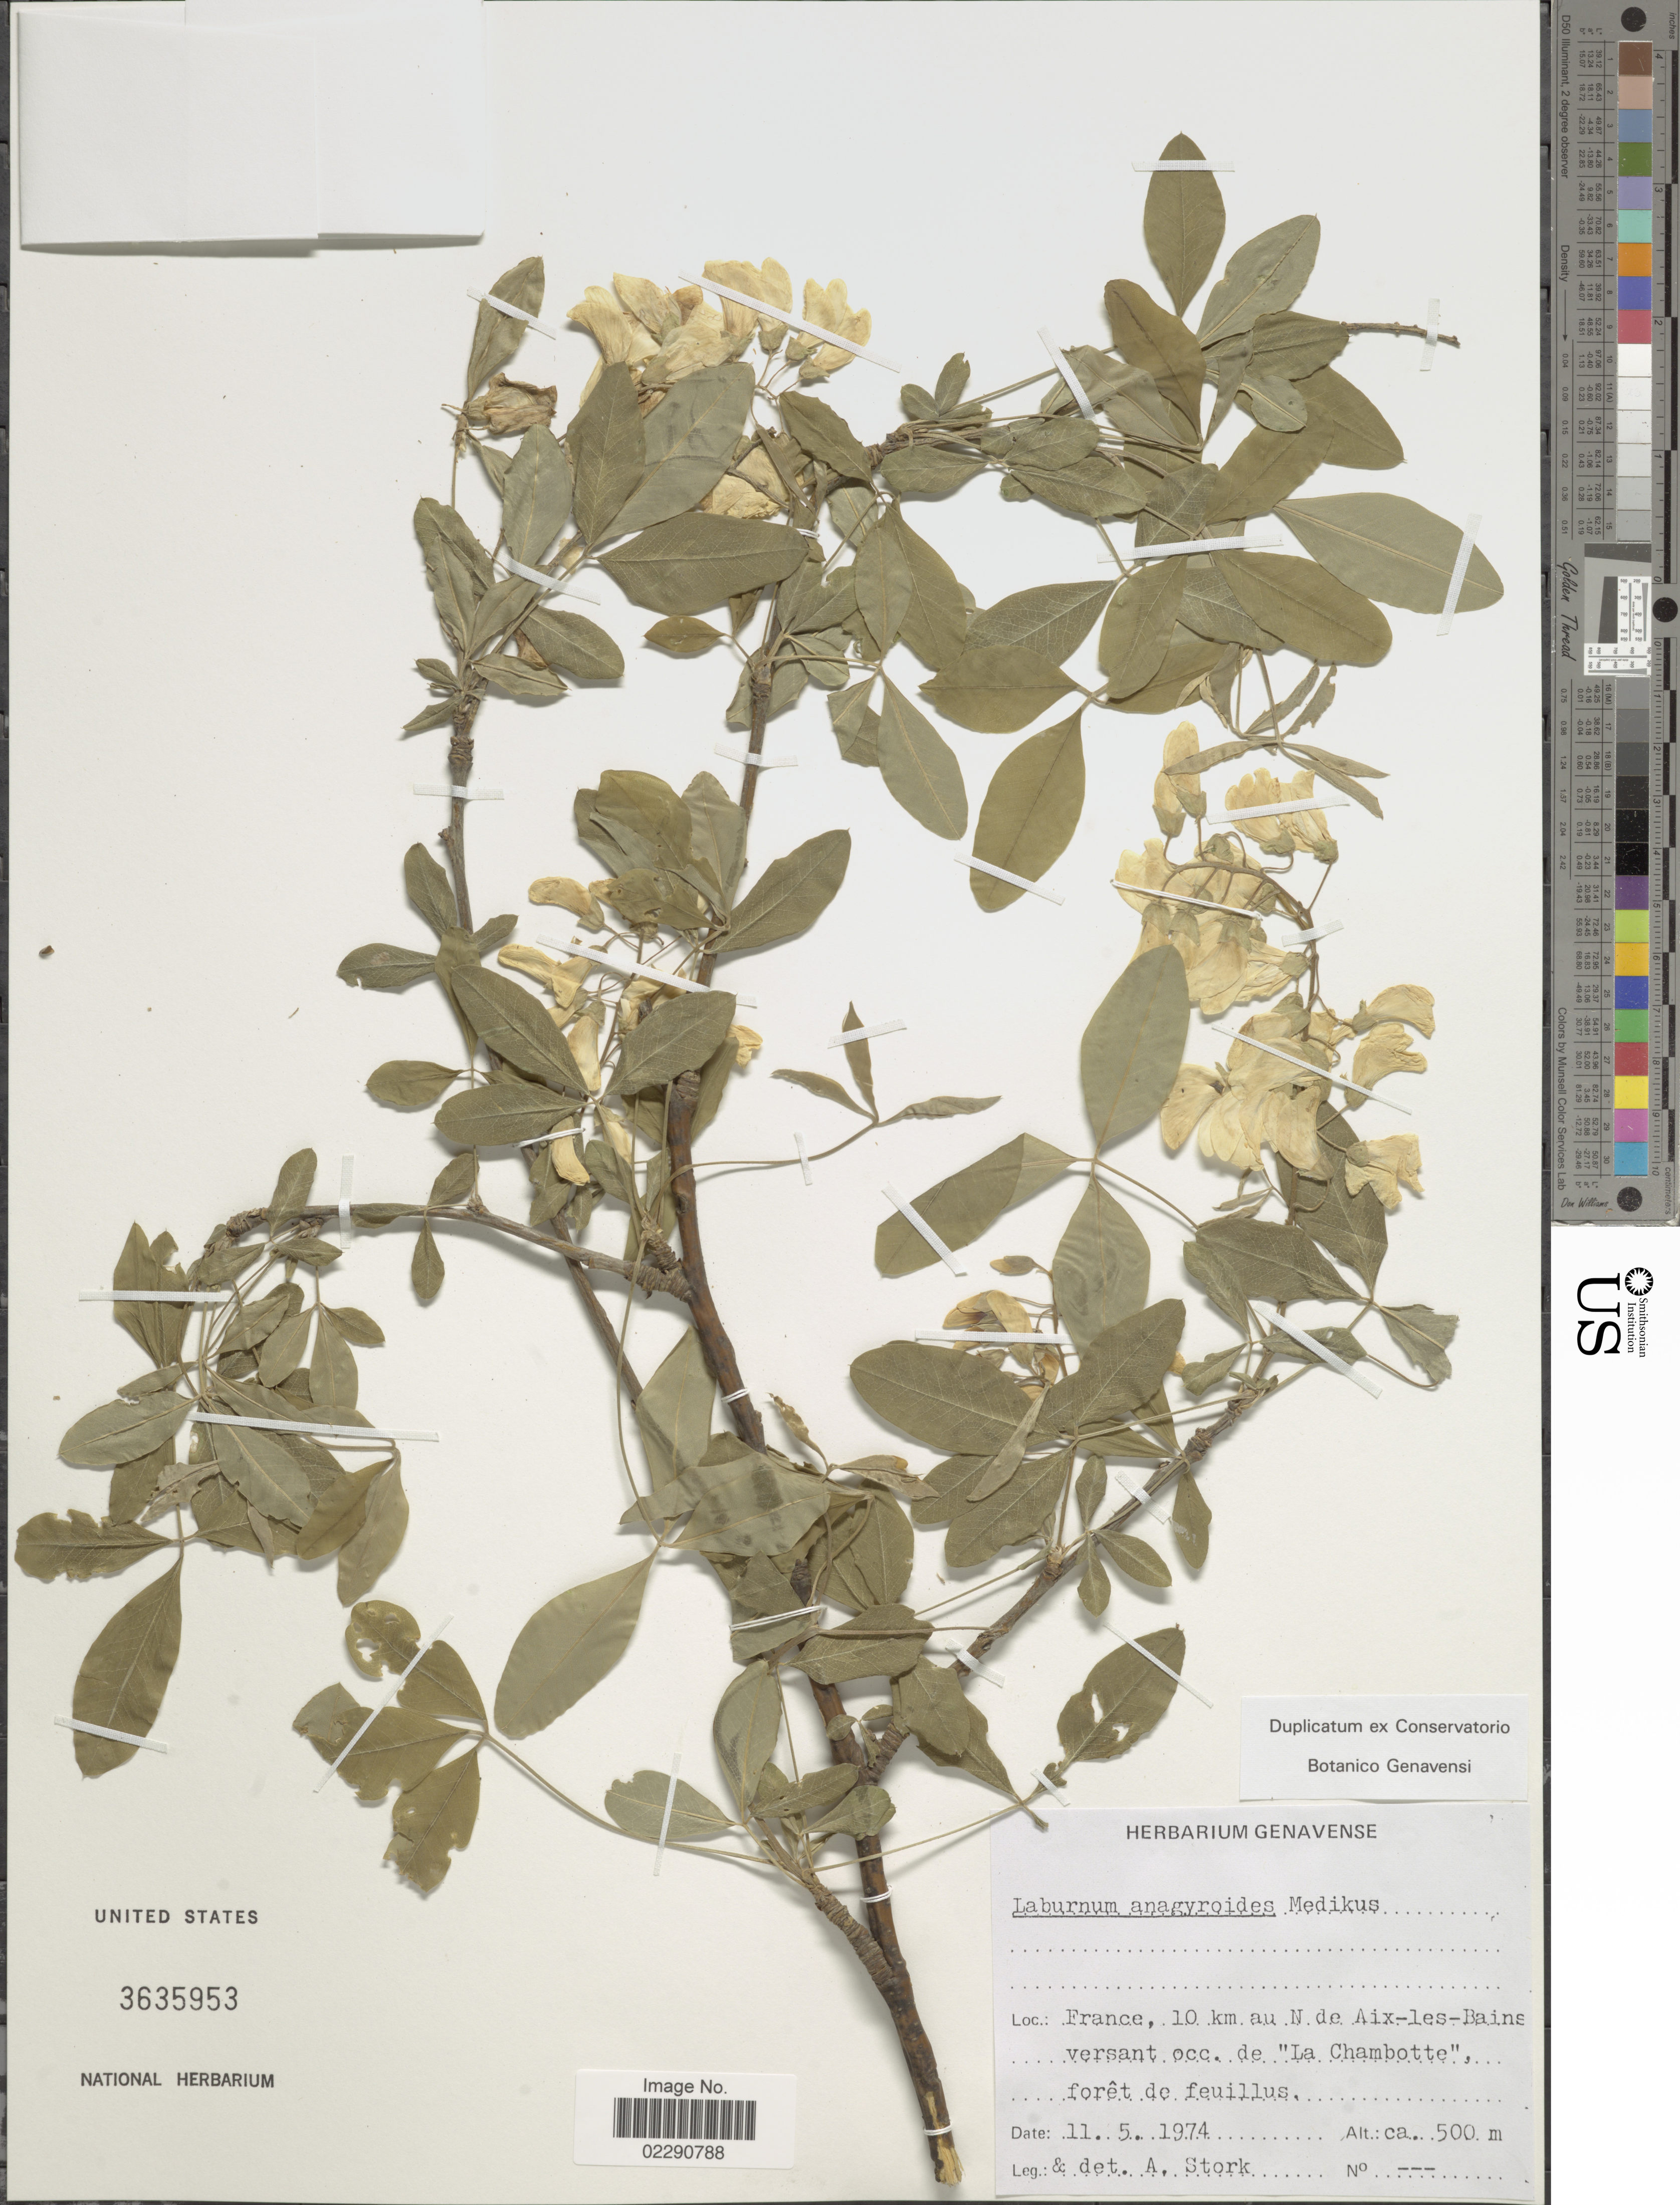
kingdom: Plantae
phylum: Tracheophyta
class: Magnoliopsida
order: Fabales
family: Fabaceae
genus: Laburnum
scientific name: Laburnum anagyroides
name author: Medik.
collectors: A. Stork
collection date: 1974-05-11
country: France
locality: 10 km au N de Aix-les-Bains versant occ. de La Chambotte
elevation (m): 500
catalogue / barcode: US 3635953